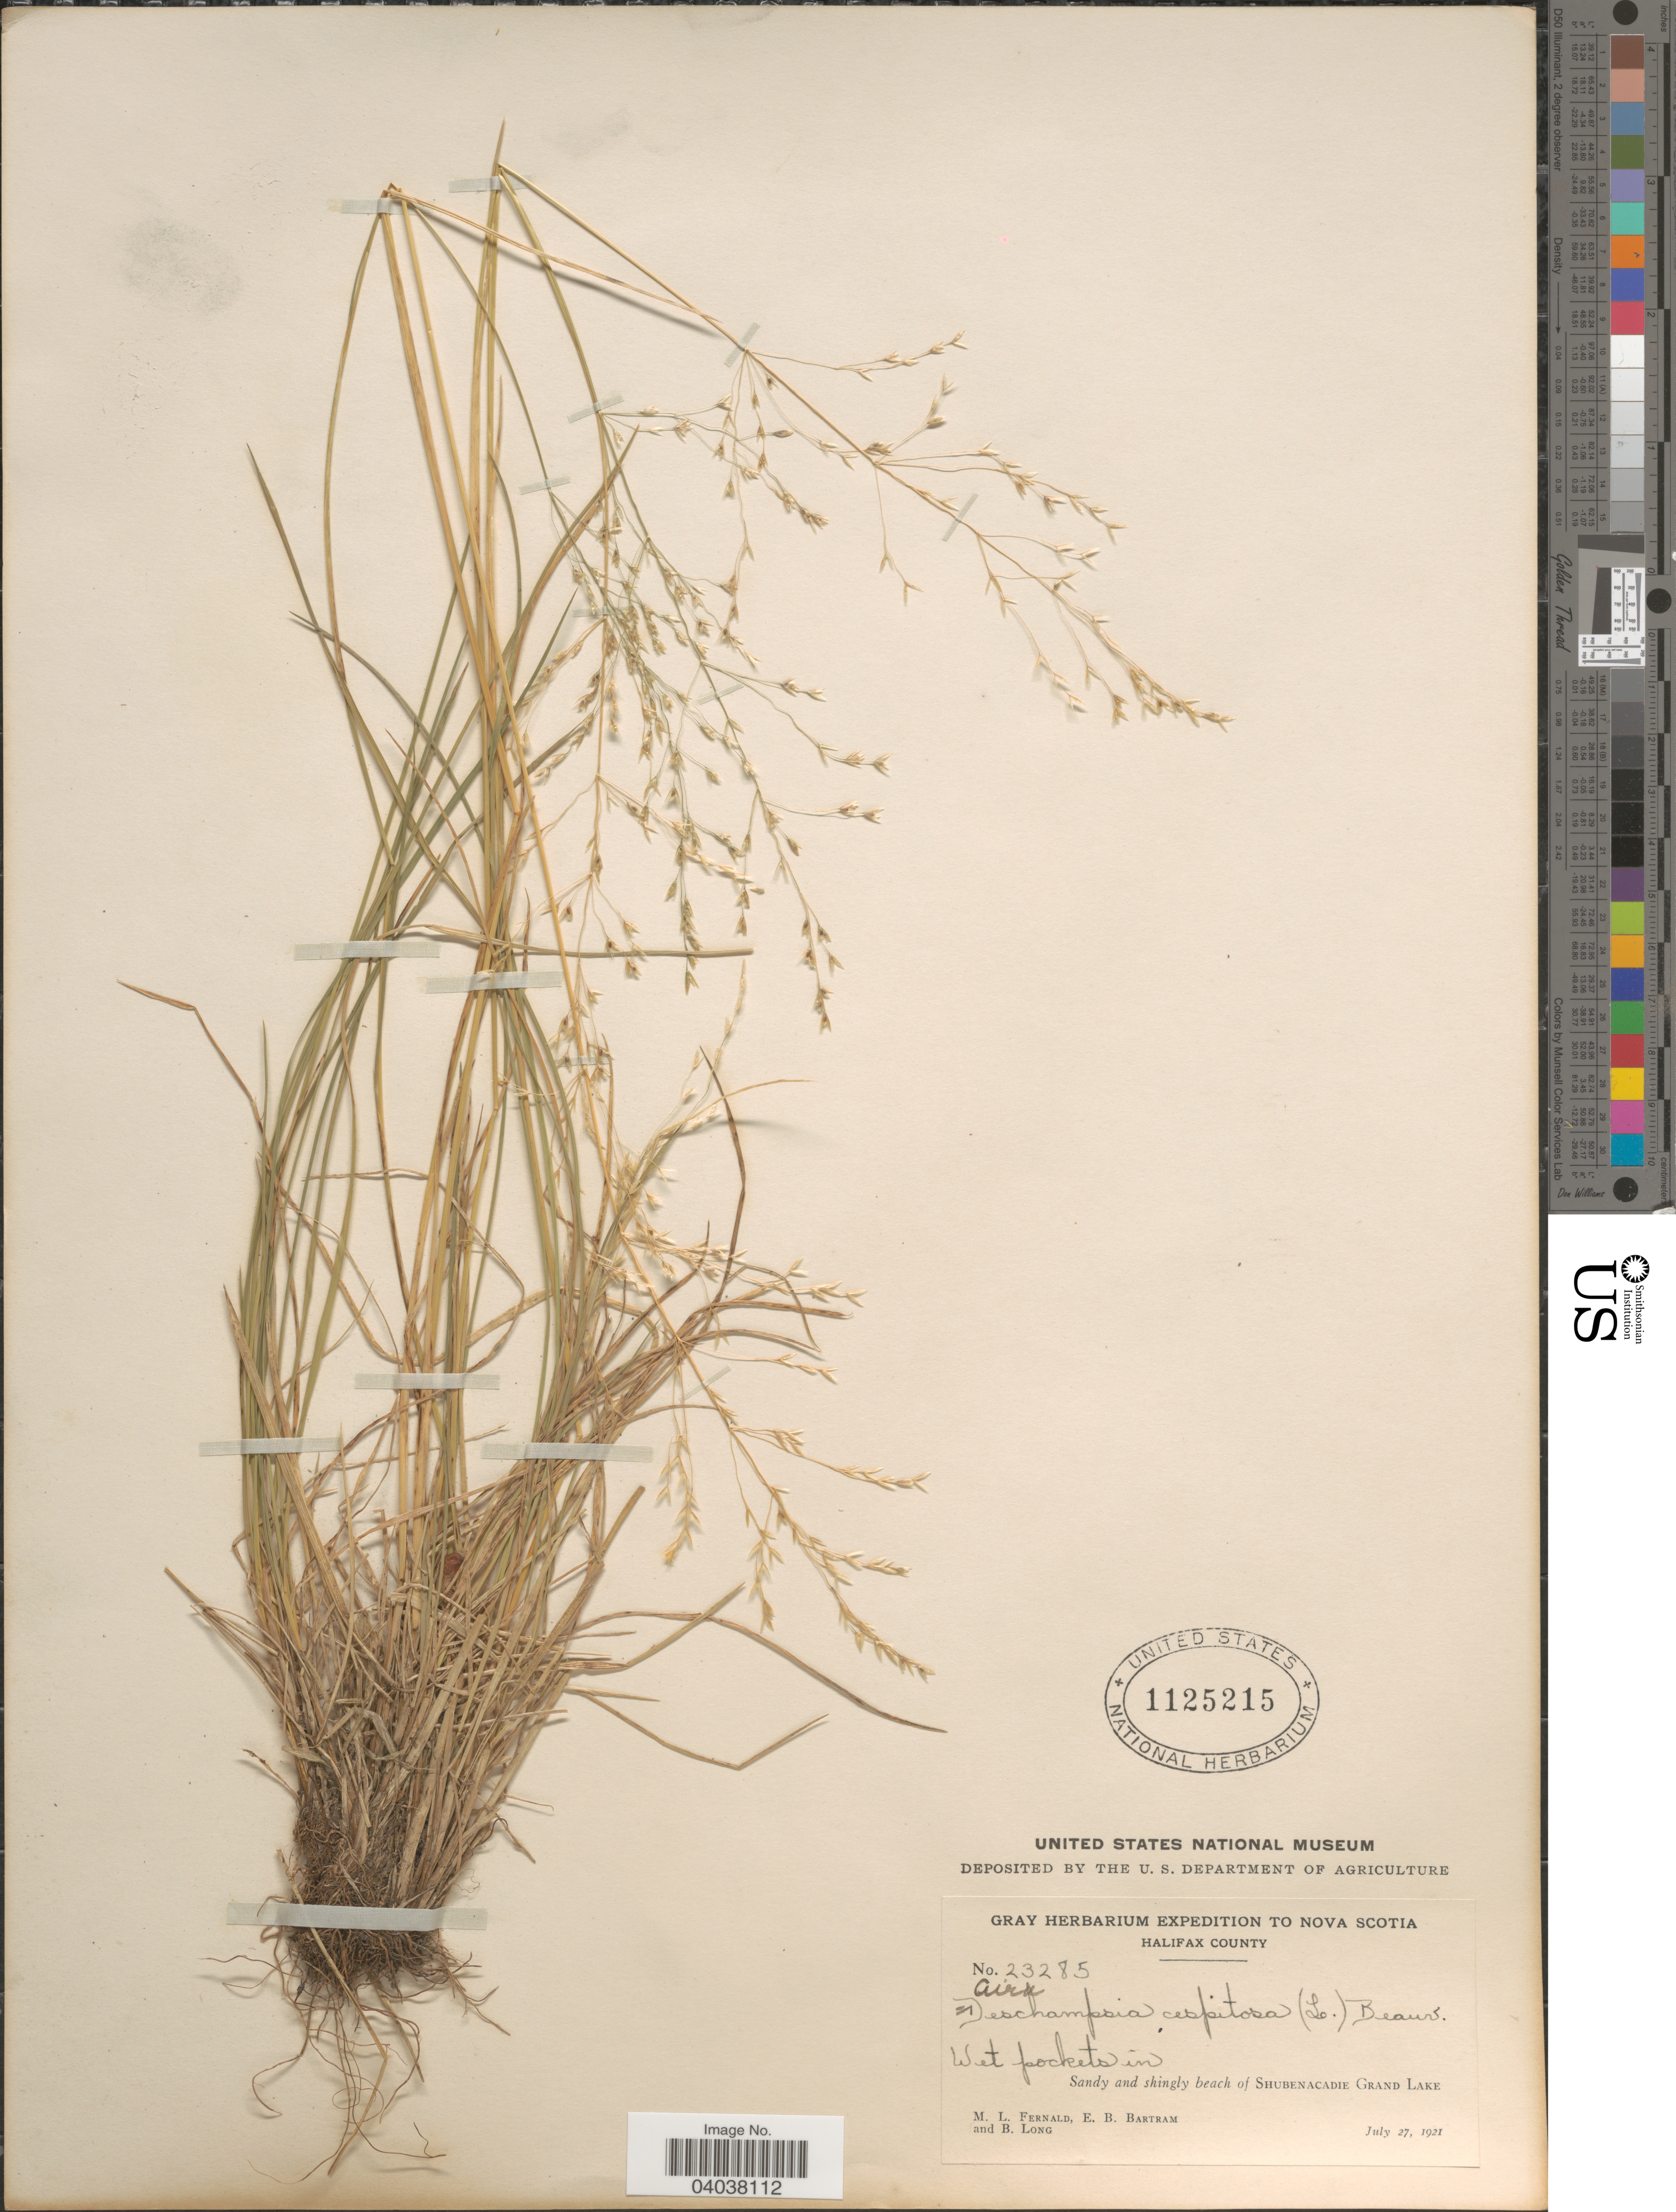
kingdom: Plantae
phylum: Tracheophyta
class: Liliopsida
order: Poales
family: Poaceae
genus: Deschampsia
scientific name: Deschampsia cespitosa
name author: (L.) P. Beauv.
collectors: M. L. Fernald, E. B. Bartram & B. Long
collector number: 23285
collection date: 1921-07-27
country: Canada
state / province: Nova Scotia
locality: Halifax County. Beach of Shubenacadie Grand Lake.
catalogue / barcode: US 1125215